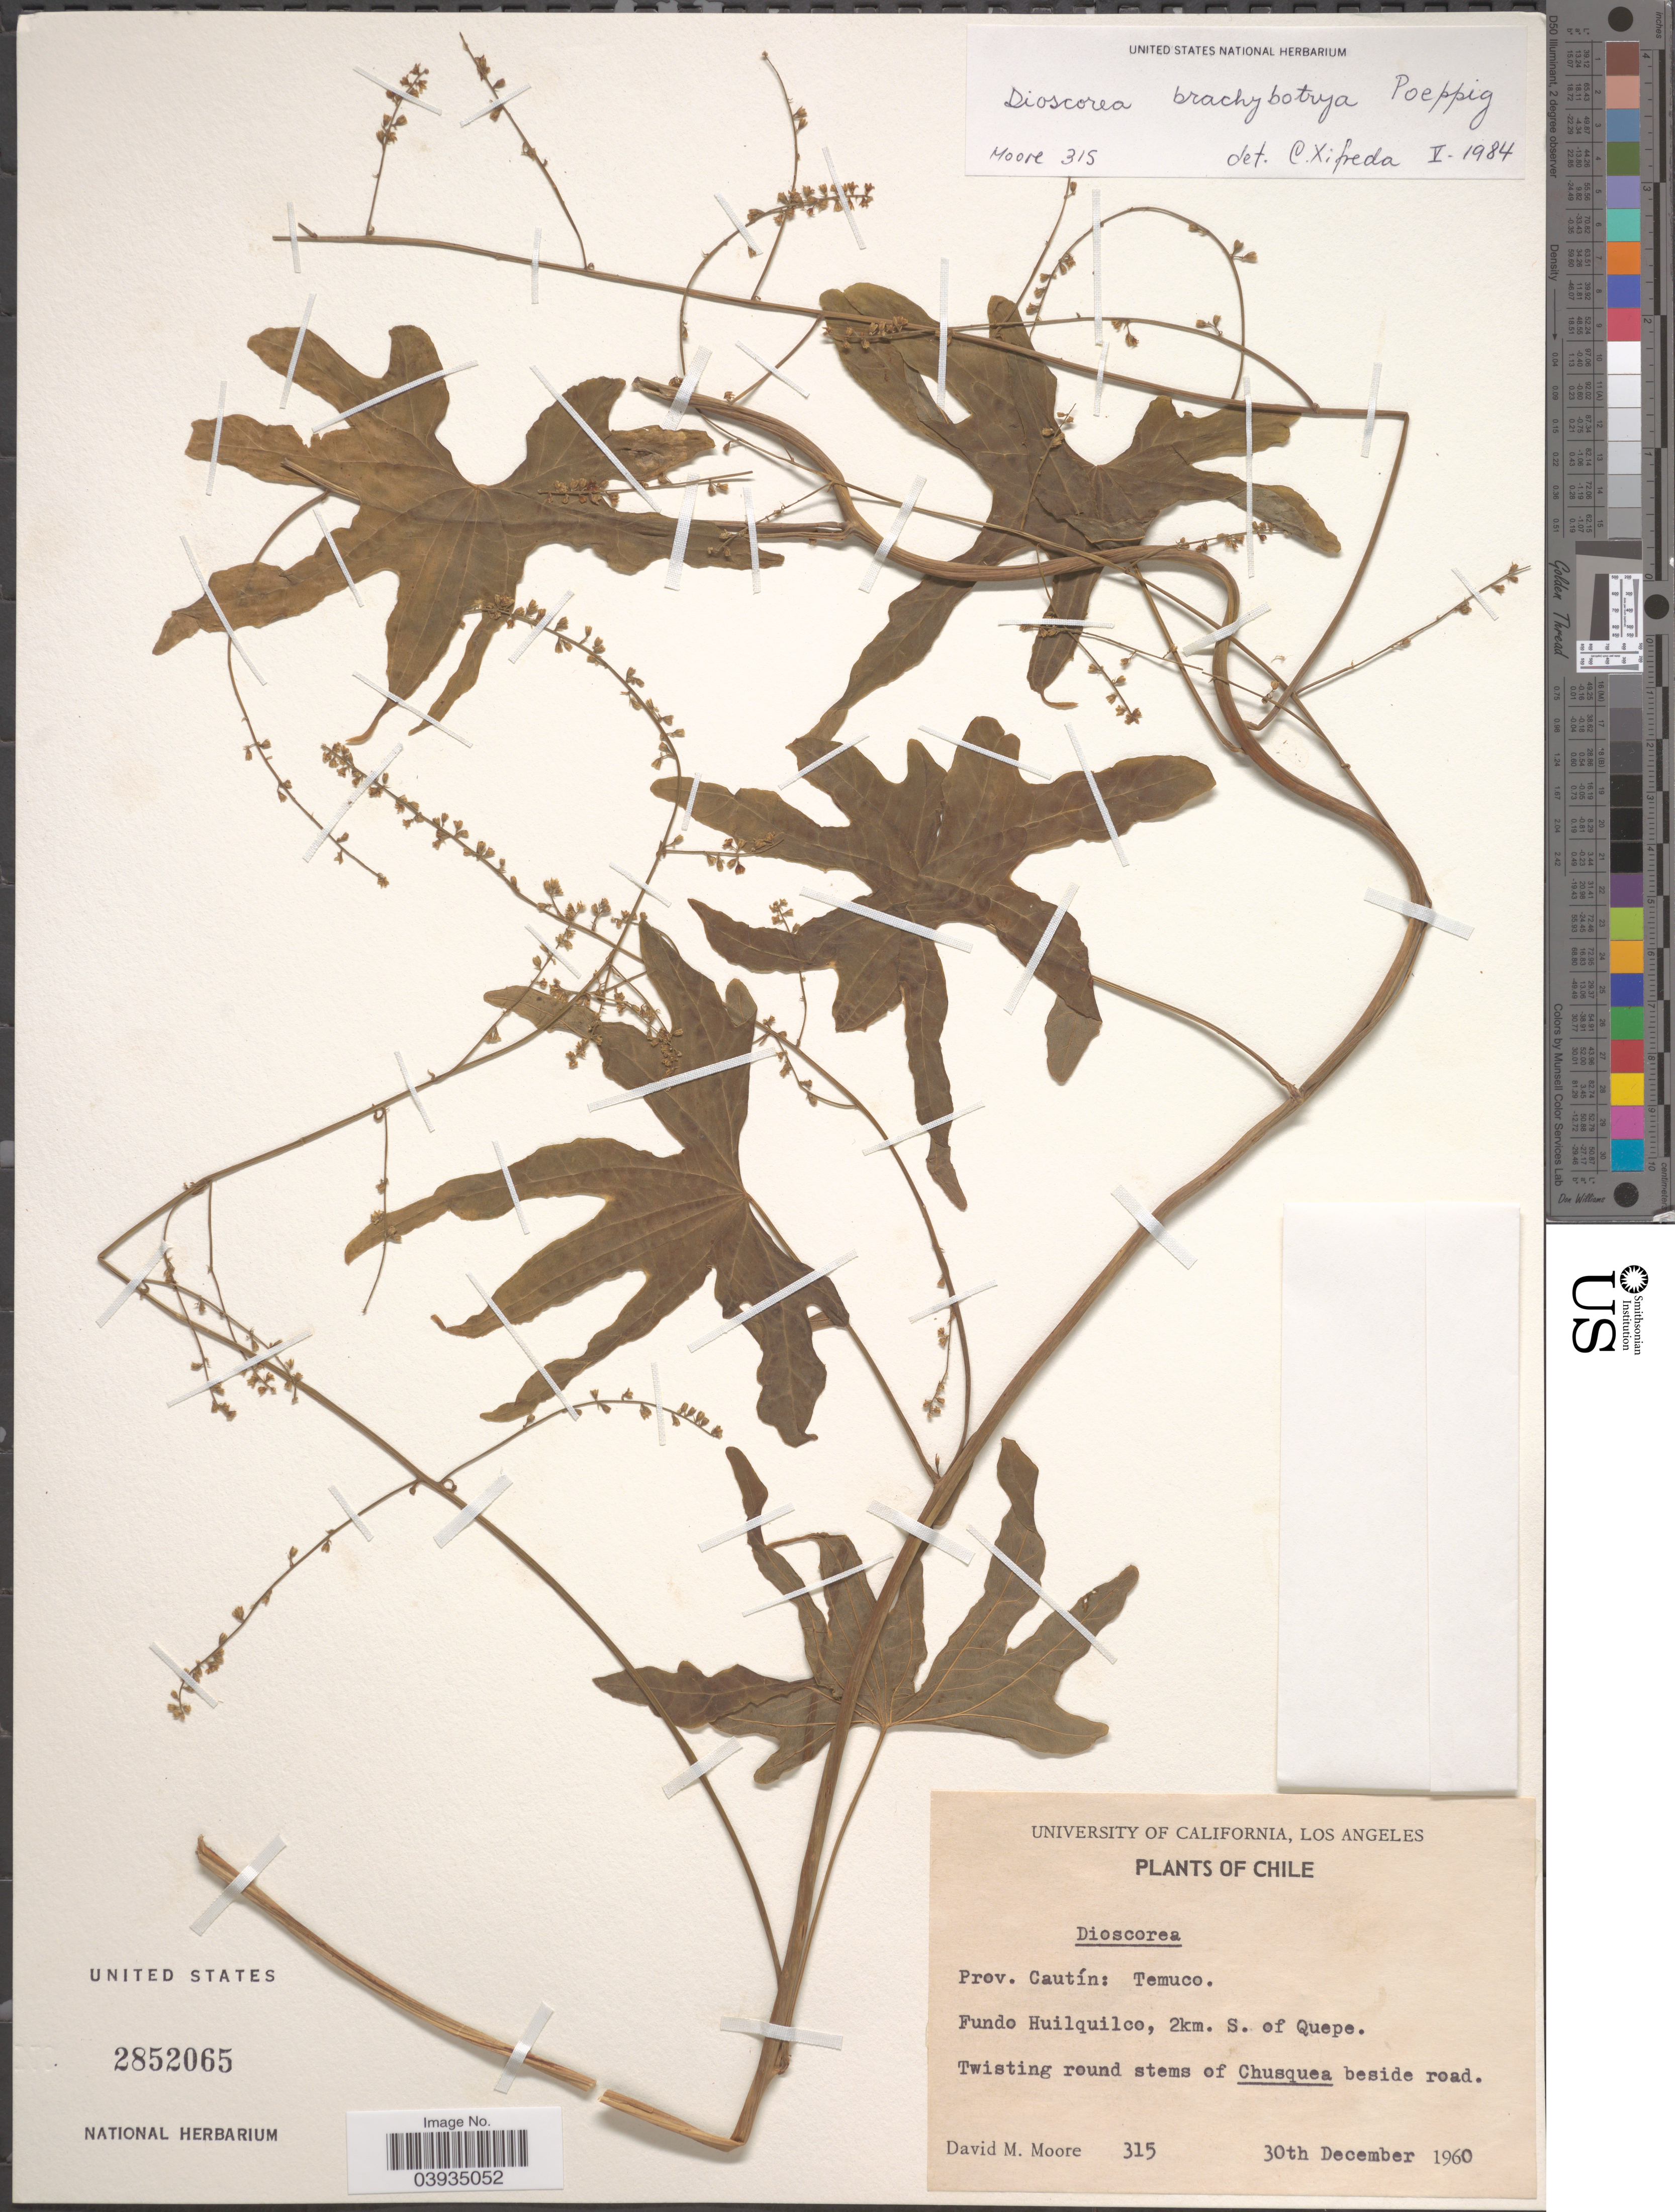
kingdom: Plantae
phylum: Tracheophyta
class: Liliopsida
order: Dioscoreales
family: Dioscoreaceae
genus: Dioscorea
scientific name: Dioscorea brachybotrya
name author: Poepp.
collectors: D. Moore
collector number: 315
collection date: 1960-12-30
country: Chile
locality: Prov. Cautín: Temuco. Fundo Huilquilco, 2km. S. of Quepe.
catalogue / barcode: US 2852065